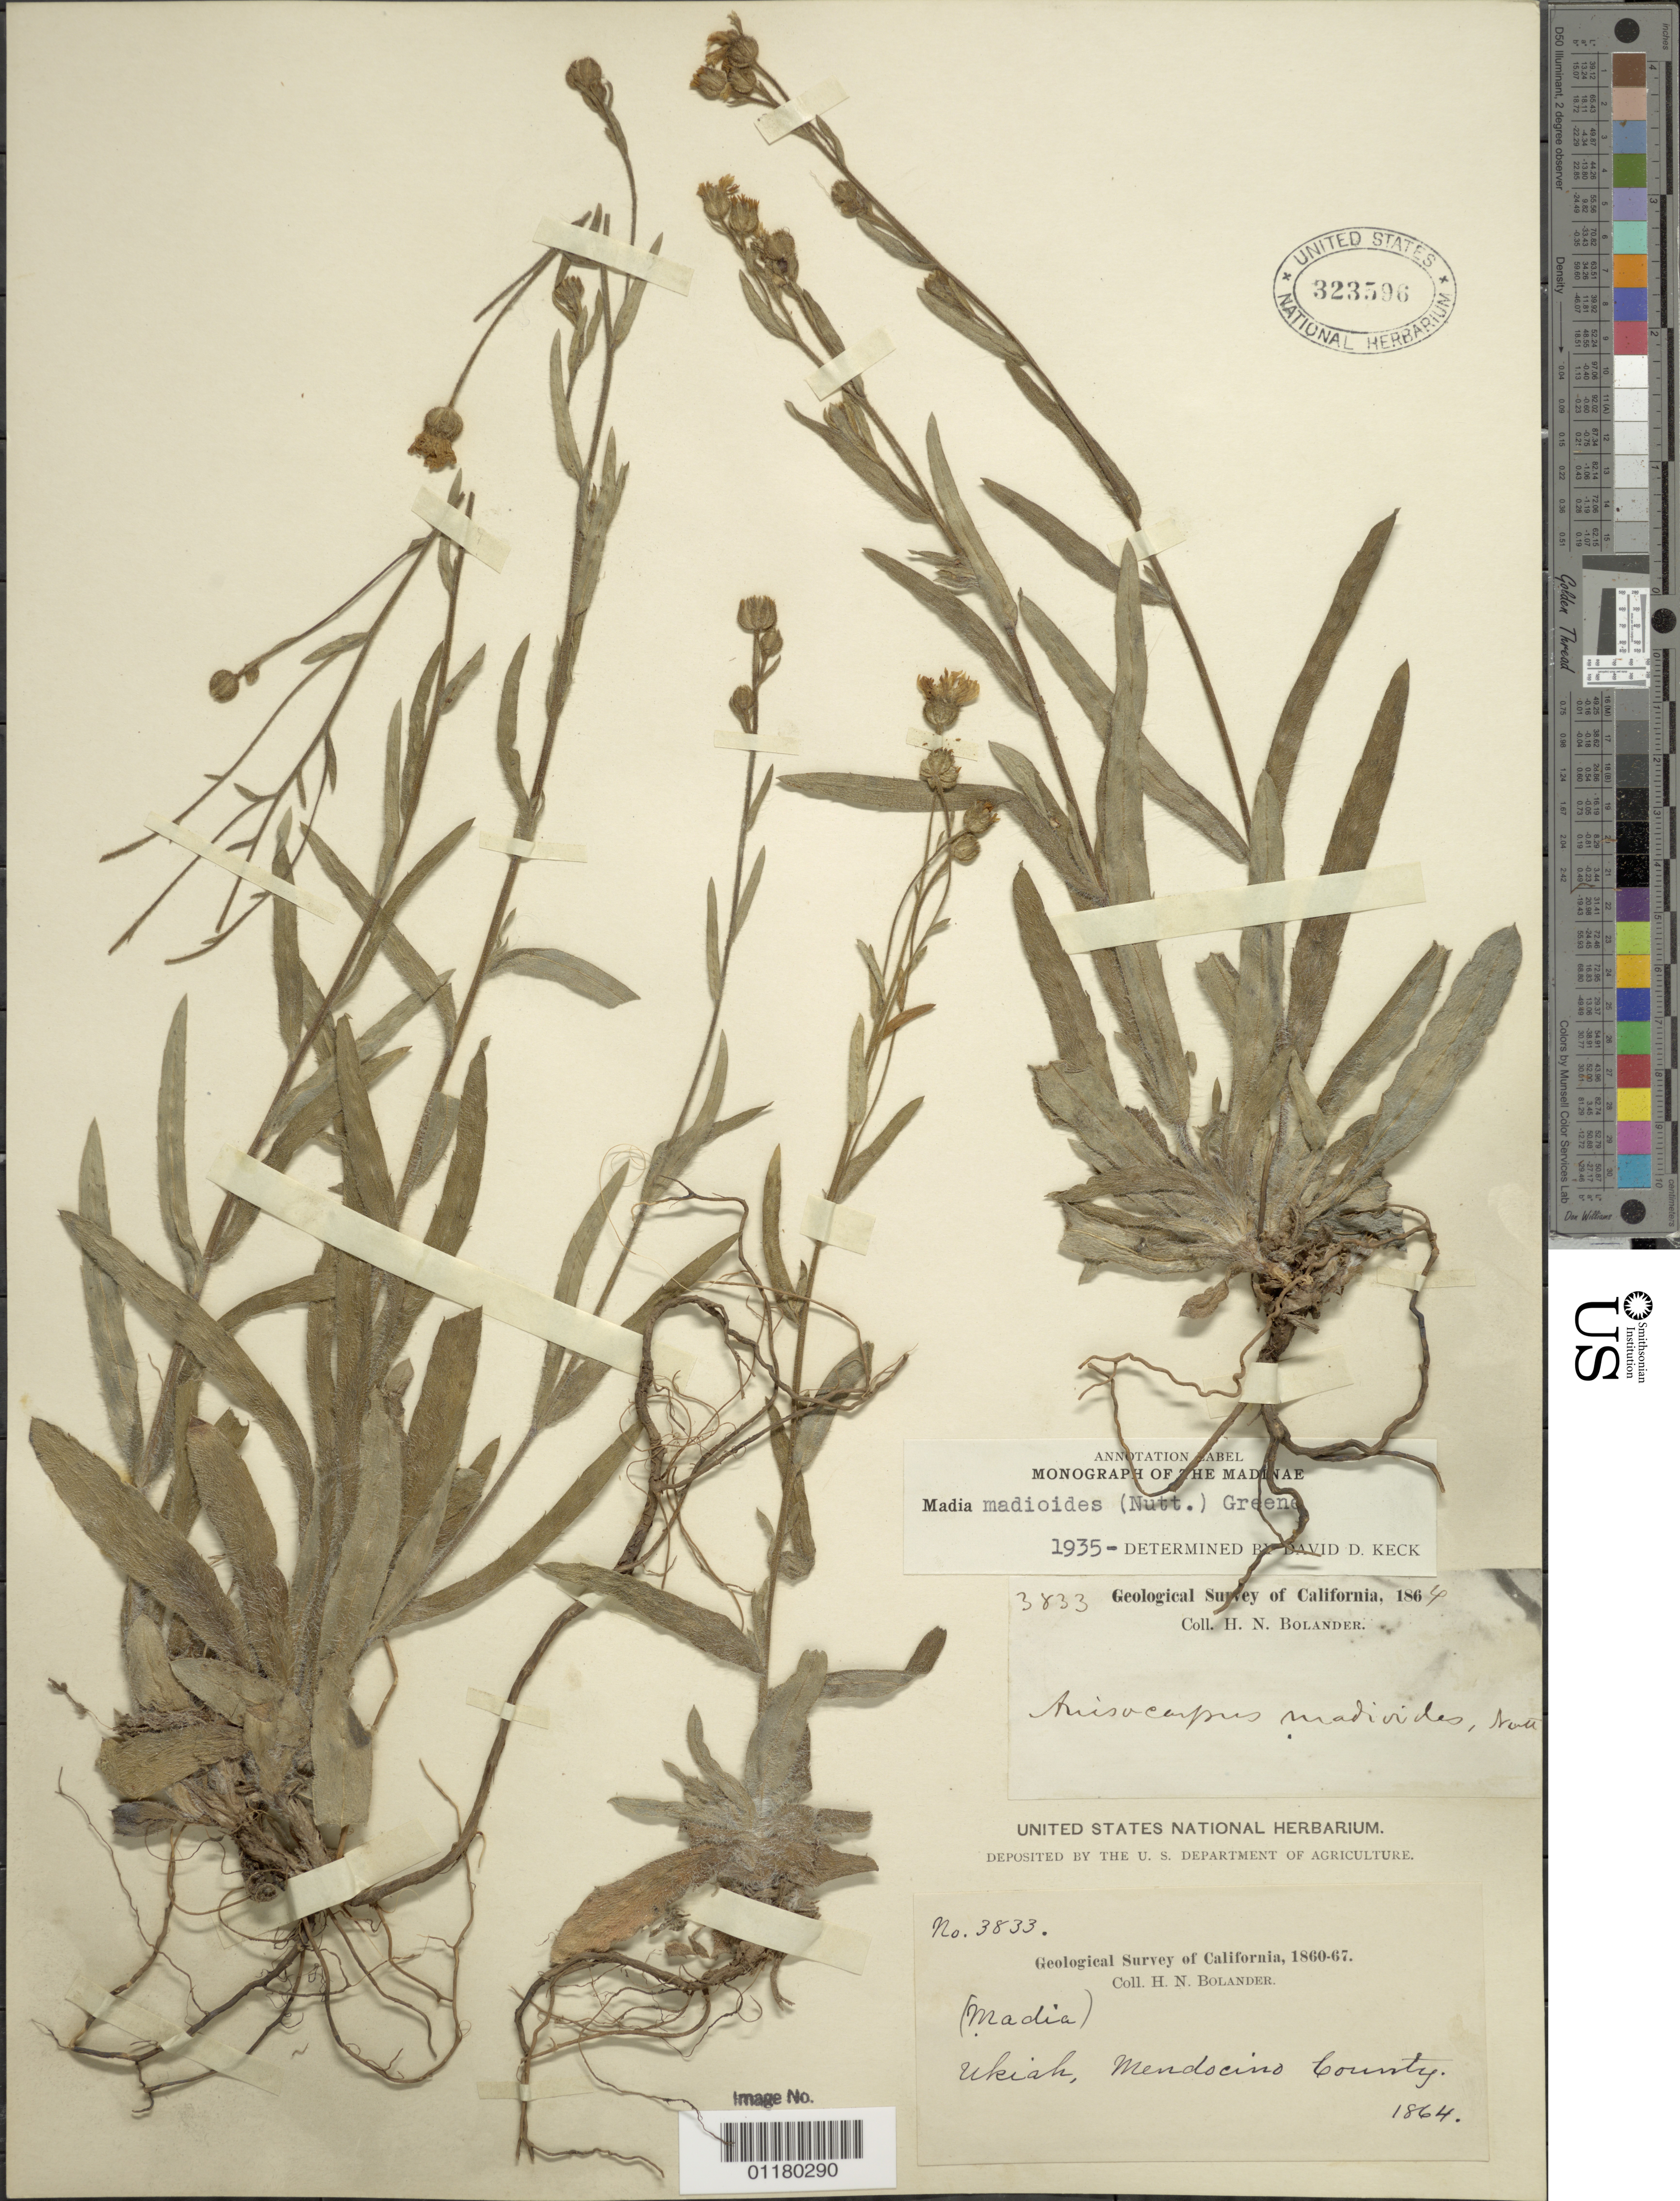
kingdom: Plantae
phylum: Tracheophyta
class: Magnoliopsida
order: Asterales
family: Asteraceae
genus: Madia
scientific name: Madia madioides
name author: (Nutt.) Greene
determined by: Keck, David D.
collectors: H. Bolander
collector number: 3833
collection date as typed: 1864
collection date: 1864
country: United States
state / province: California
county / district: Mendocino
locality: Ukiah.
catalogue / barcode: US 323596